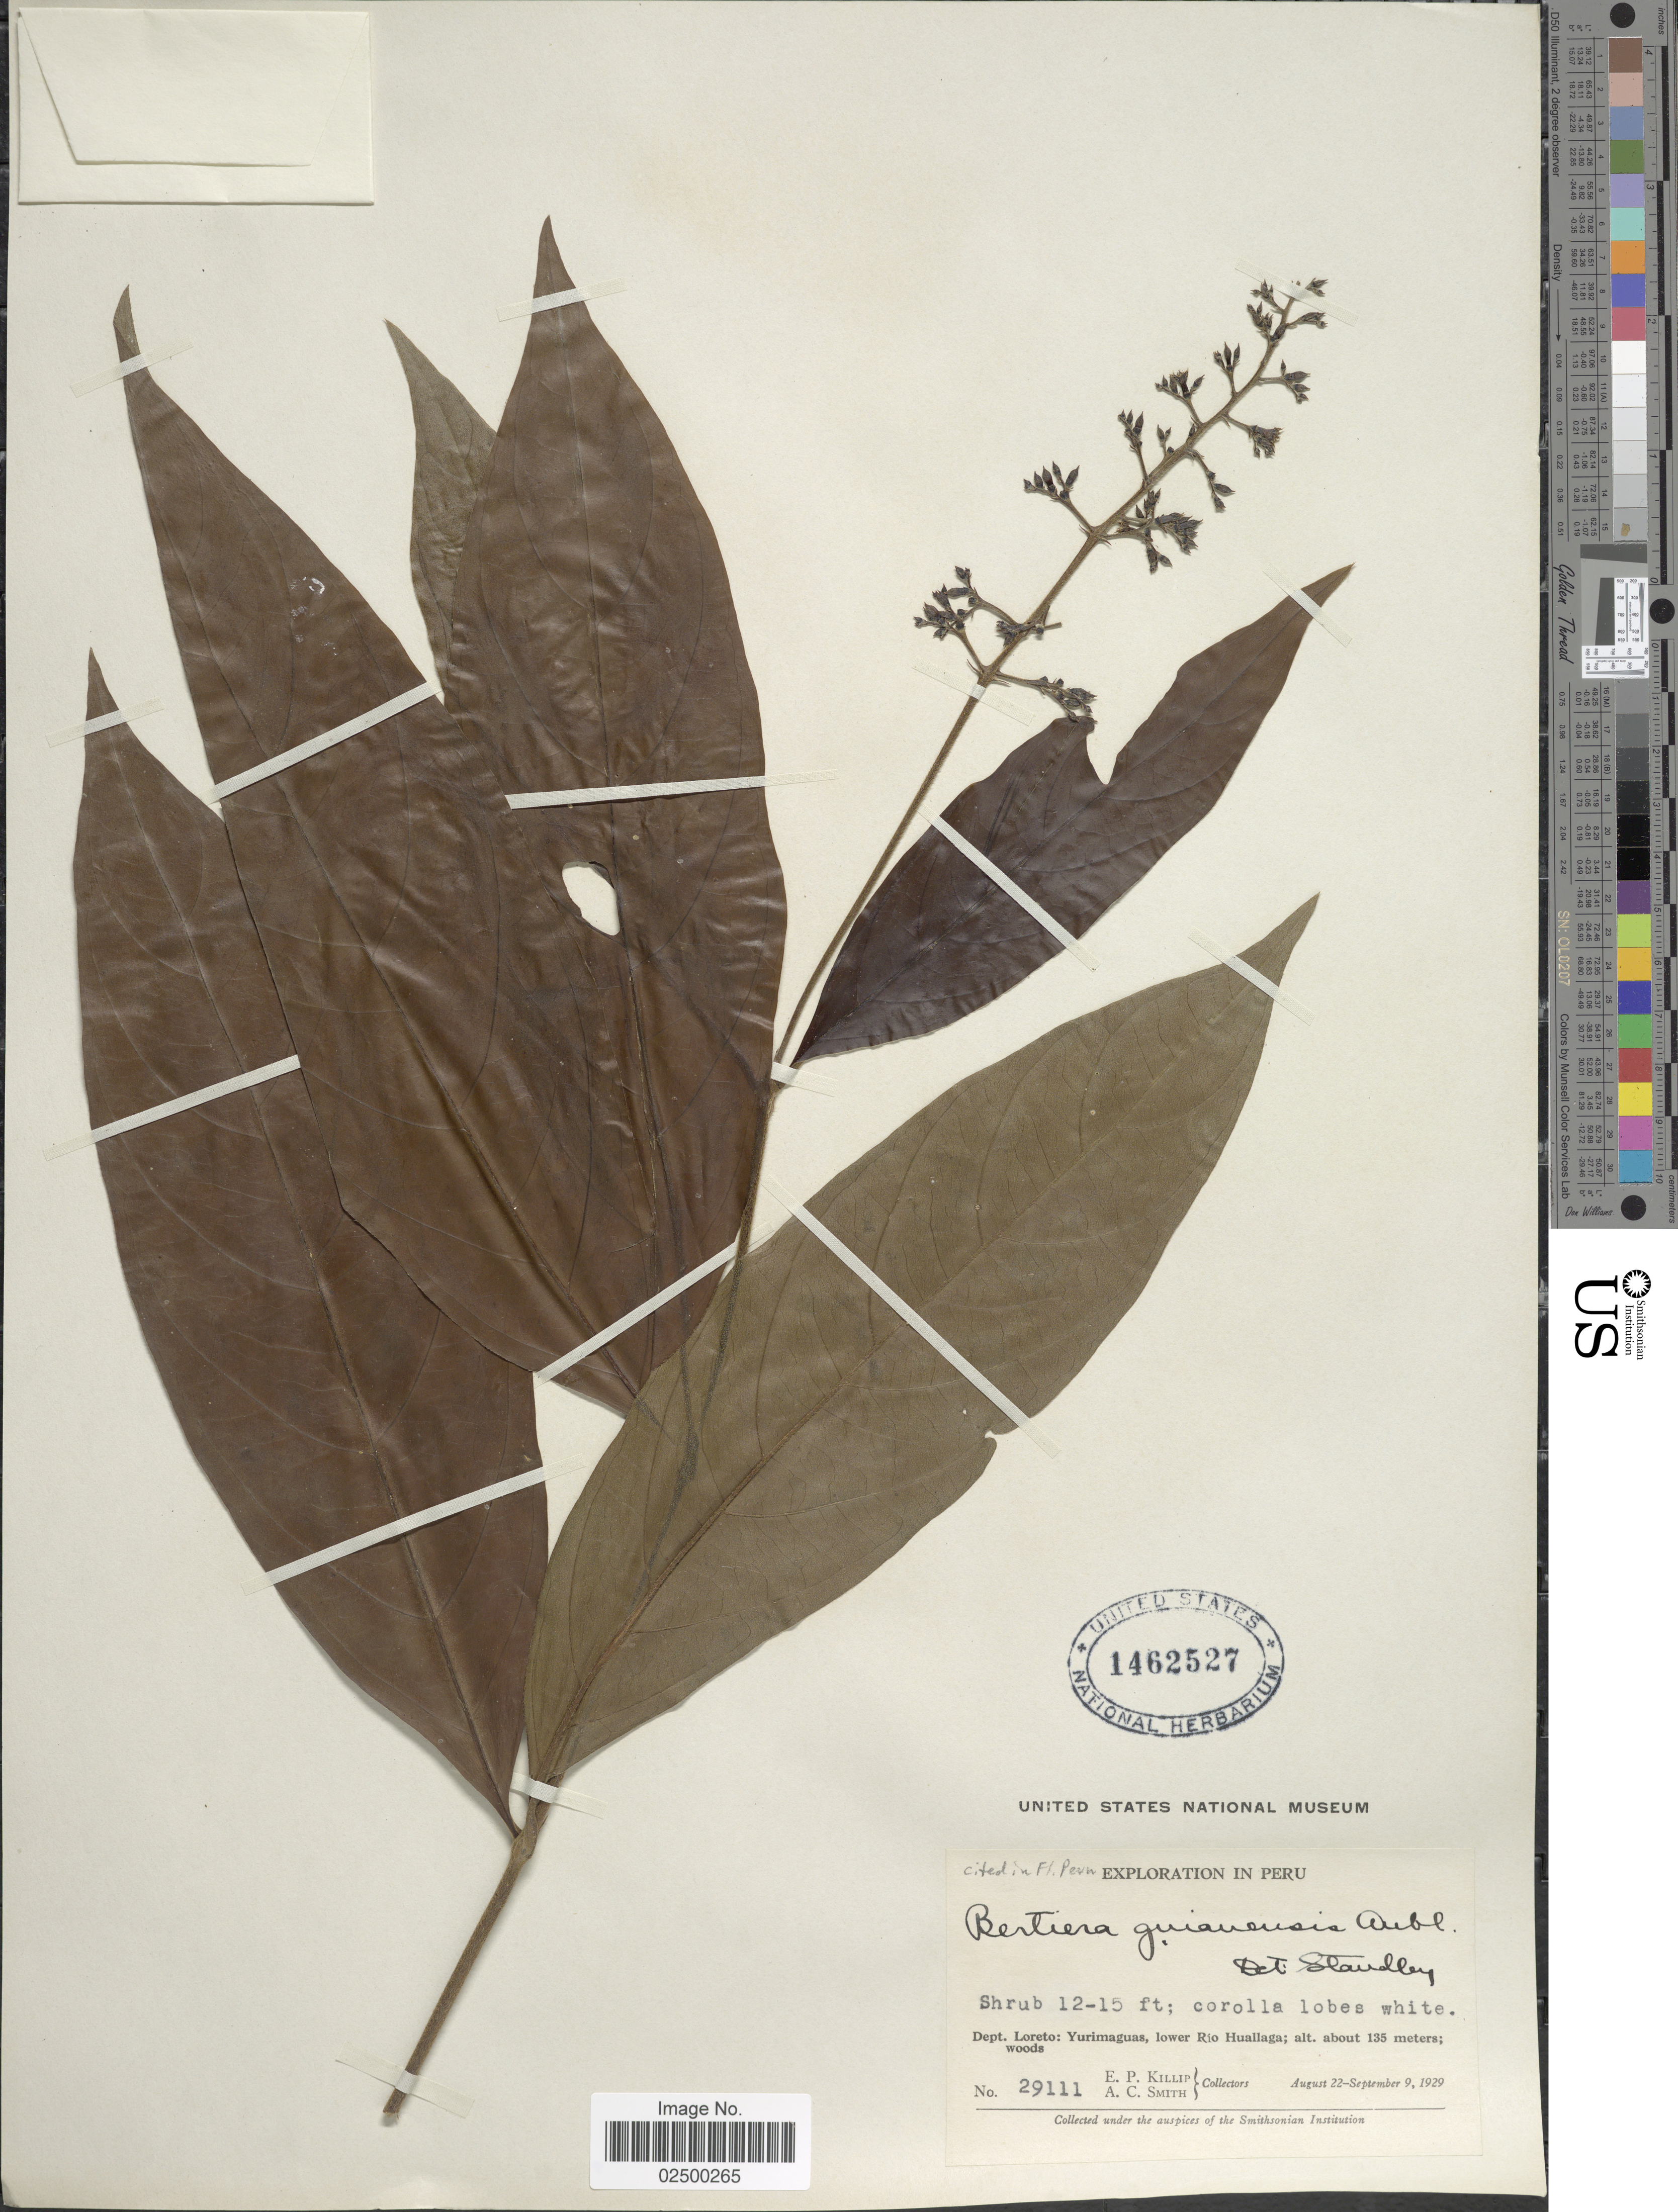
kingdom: Plantae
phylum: Tracheophyta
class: Magnoliopsida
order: Gentianales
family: Rubiaceae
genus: Bertiera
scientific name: Bertiera guianensis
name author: Aubl.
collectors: E. P. Killip & A. C. Smith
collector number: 29111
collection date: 1929-08-22/1929-09-09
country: Peru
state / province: Loreto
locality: Yurimaguas, lower Rio Huallaga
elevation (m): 135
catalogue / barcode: US 1462527